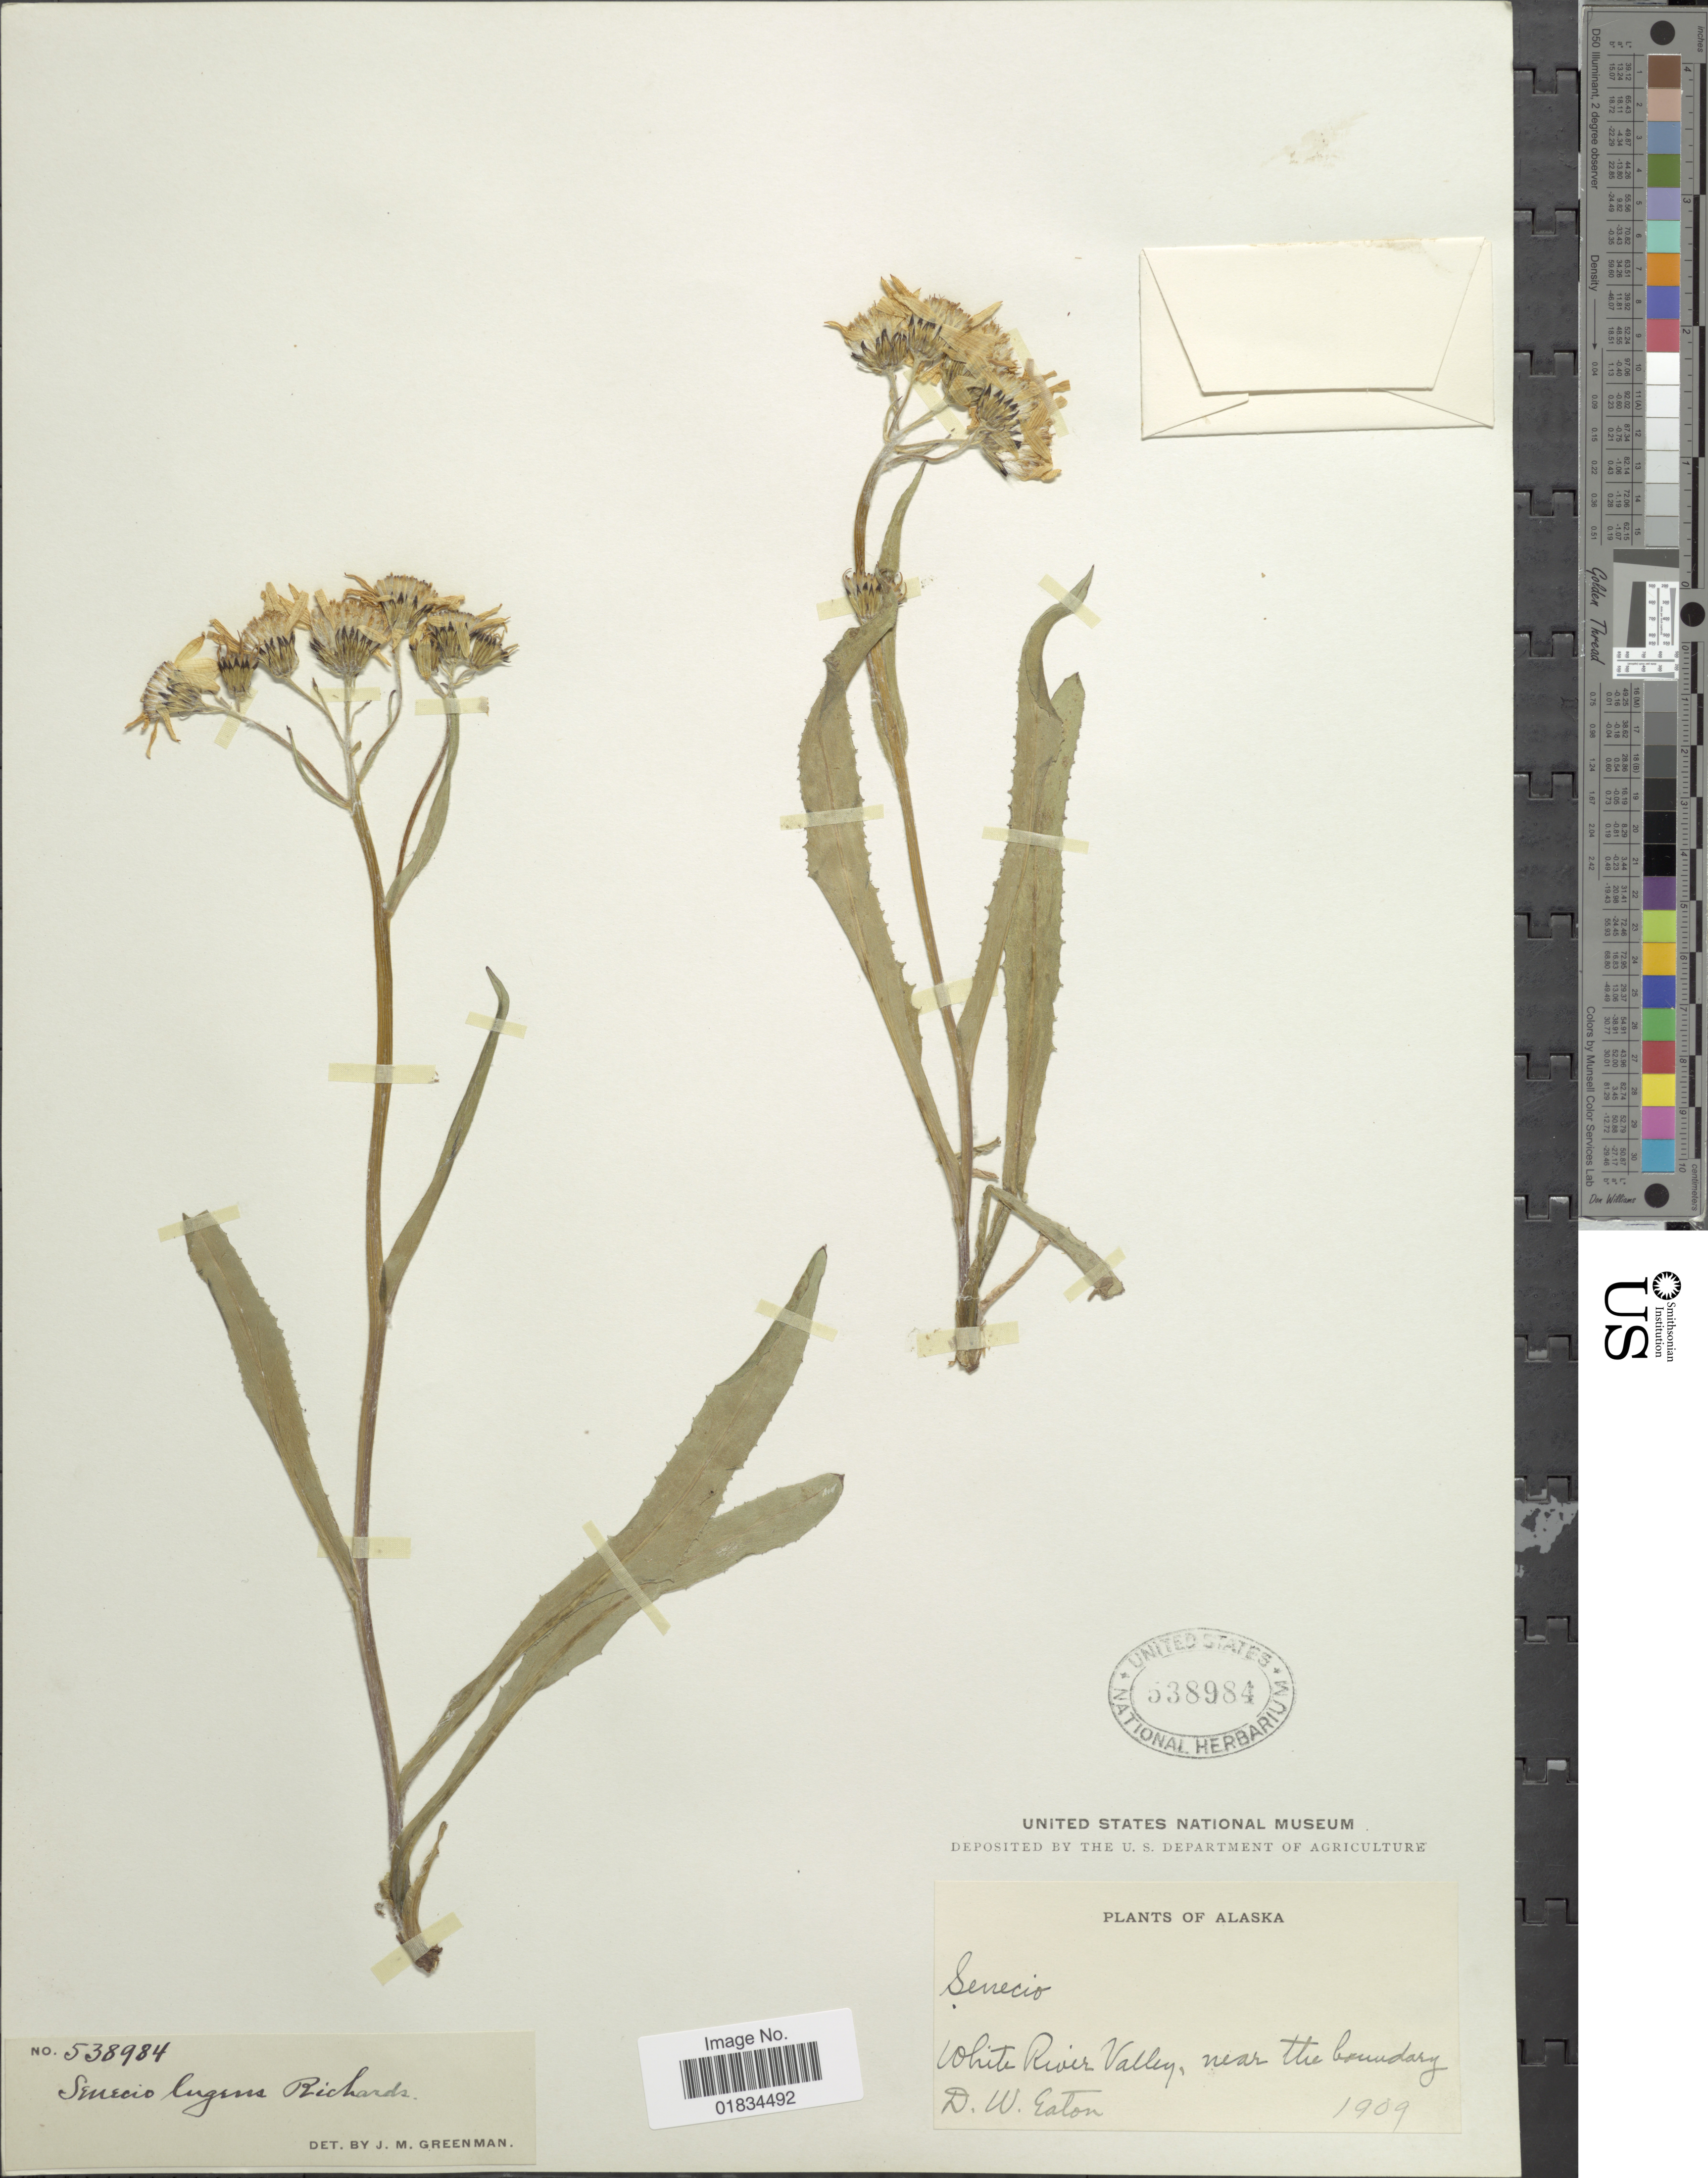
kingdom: Plantae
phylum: Tracheophyta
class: Magnoliopsida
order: Asterales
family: Asteraceae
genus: Senecio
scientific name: Senecio lugens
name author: Richardson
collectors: D. Eaton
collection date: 1909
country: United States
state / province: Alaska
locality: White River Valley, near the boundary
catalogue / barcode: US 538984